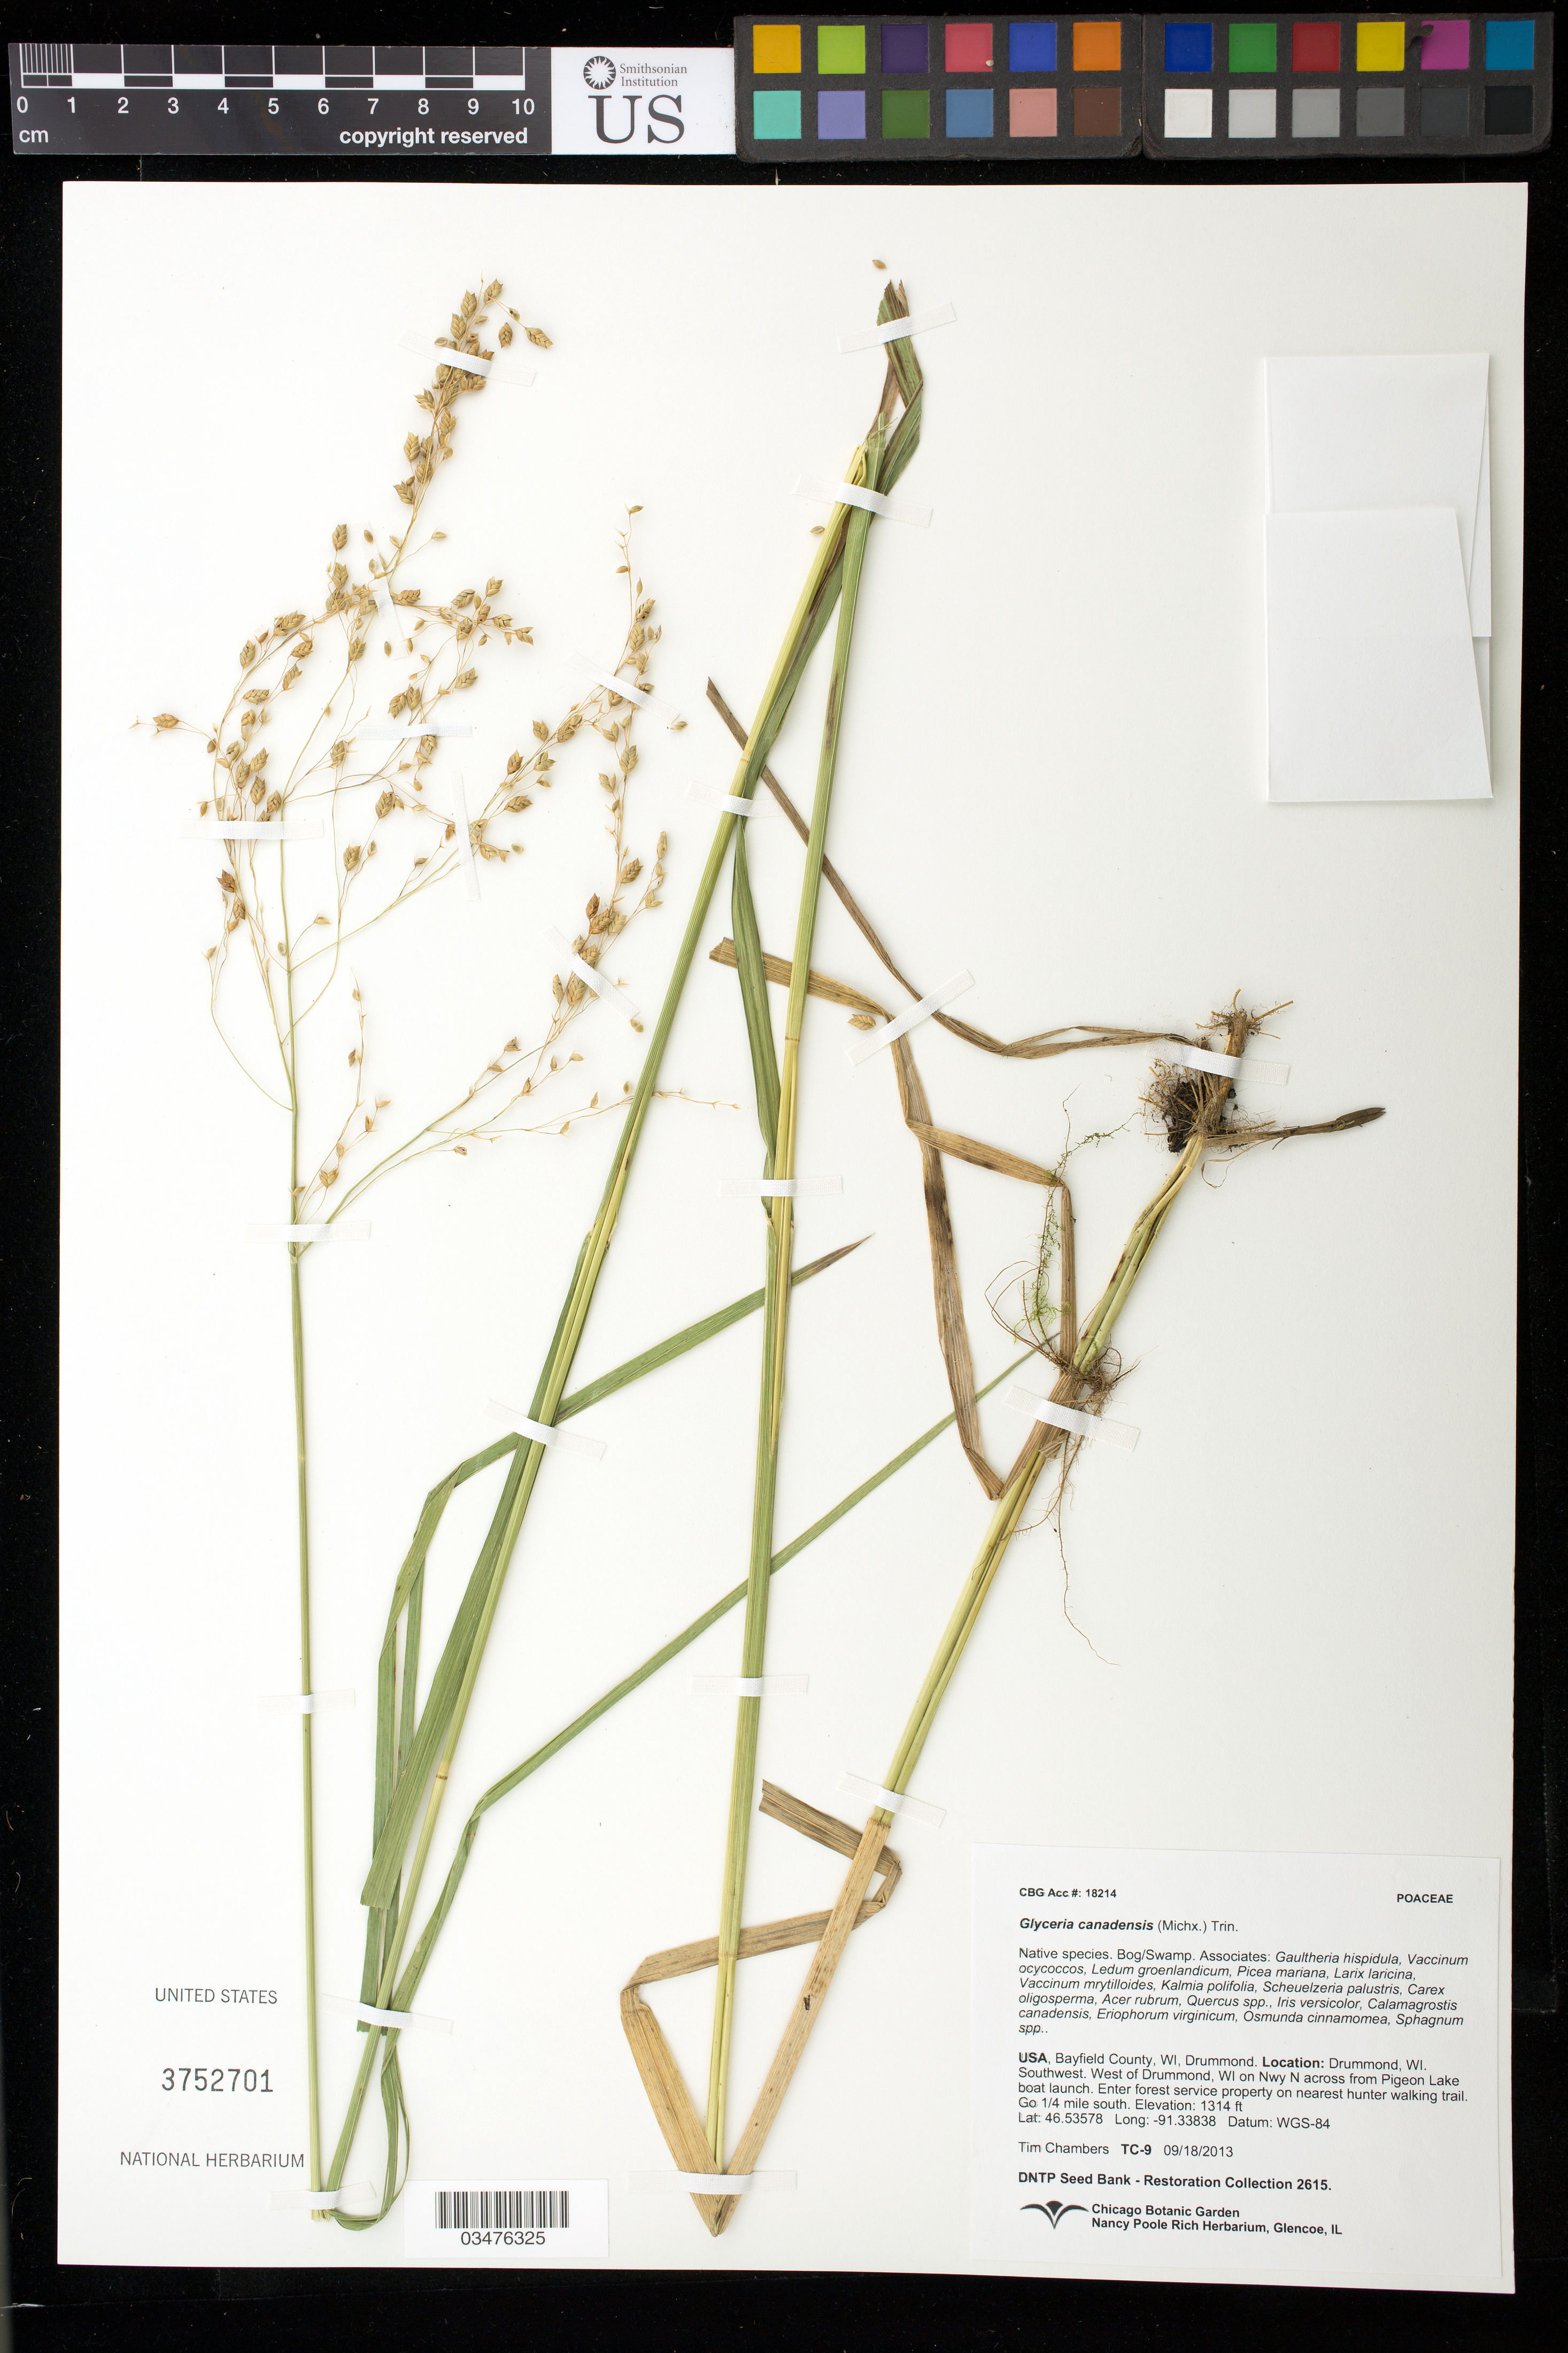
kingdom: Plantae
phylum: Tracheophyta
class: Liliopsida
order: Poales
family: Poaceae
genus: Glyceria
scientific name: Glyceria canadensis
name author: (Michx.) Trin.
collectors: T. Chambers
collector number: TC-09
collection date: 2013-09-18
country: United States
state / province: Wisconsin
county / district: Bayfield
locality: W of Drummond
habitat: Bog/swamp. With Acer rubrum, Quercus sp., Iris versicolor, Larix laricina, ect.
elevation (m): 401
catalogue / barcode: US 3752701